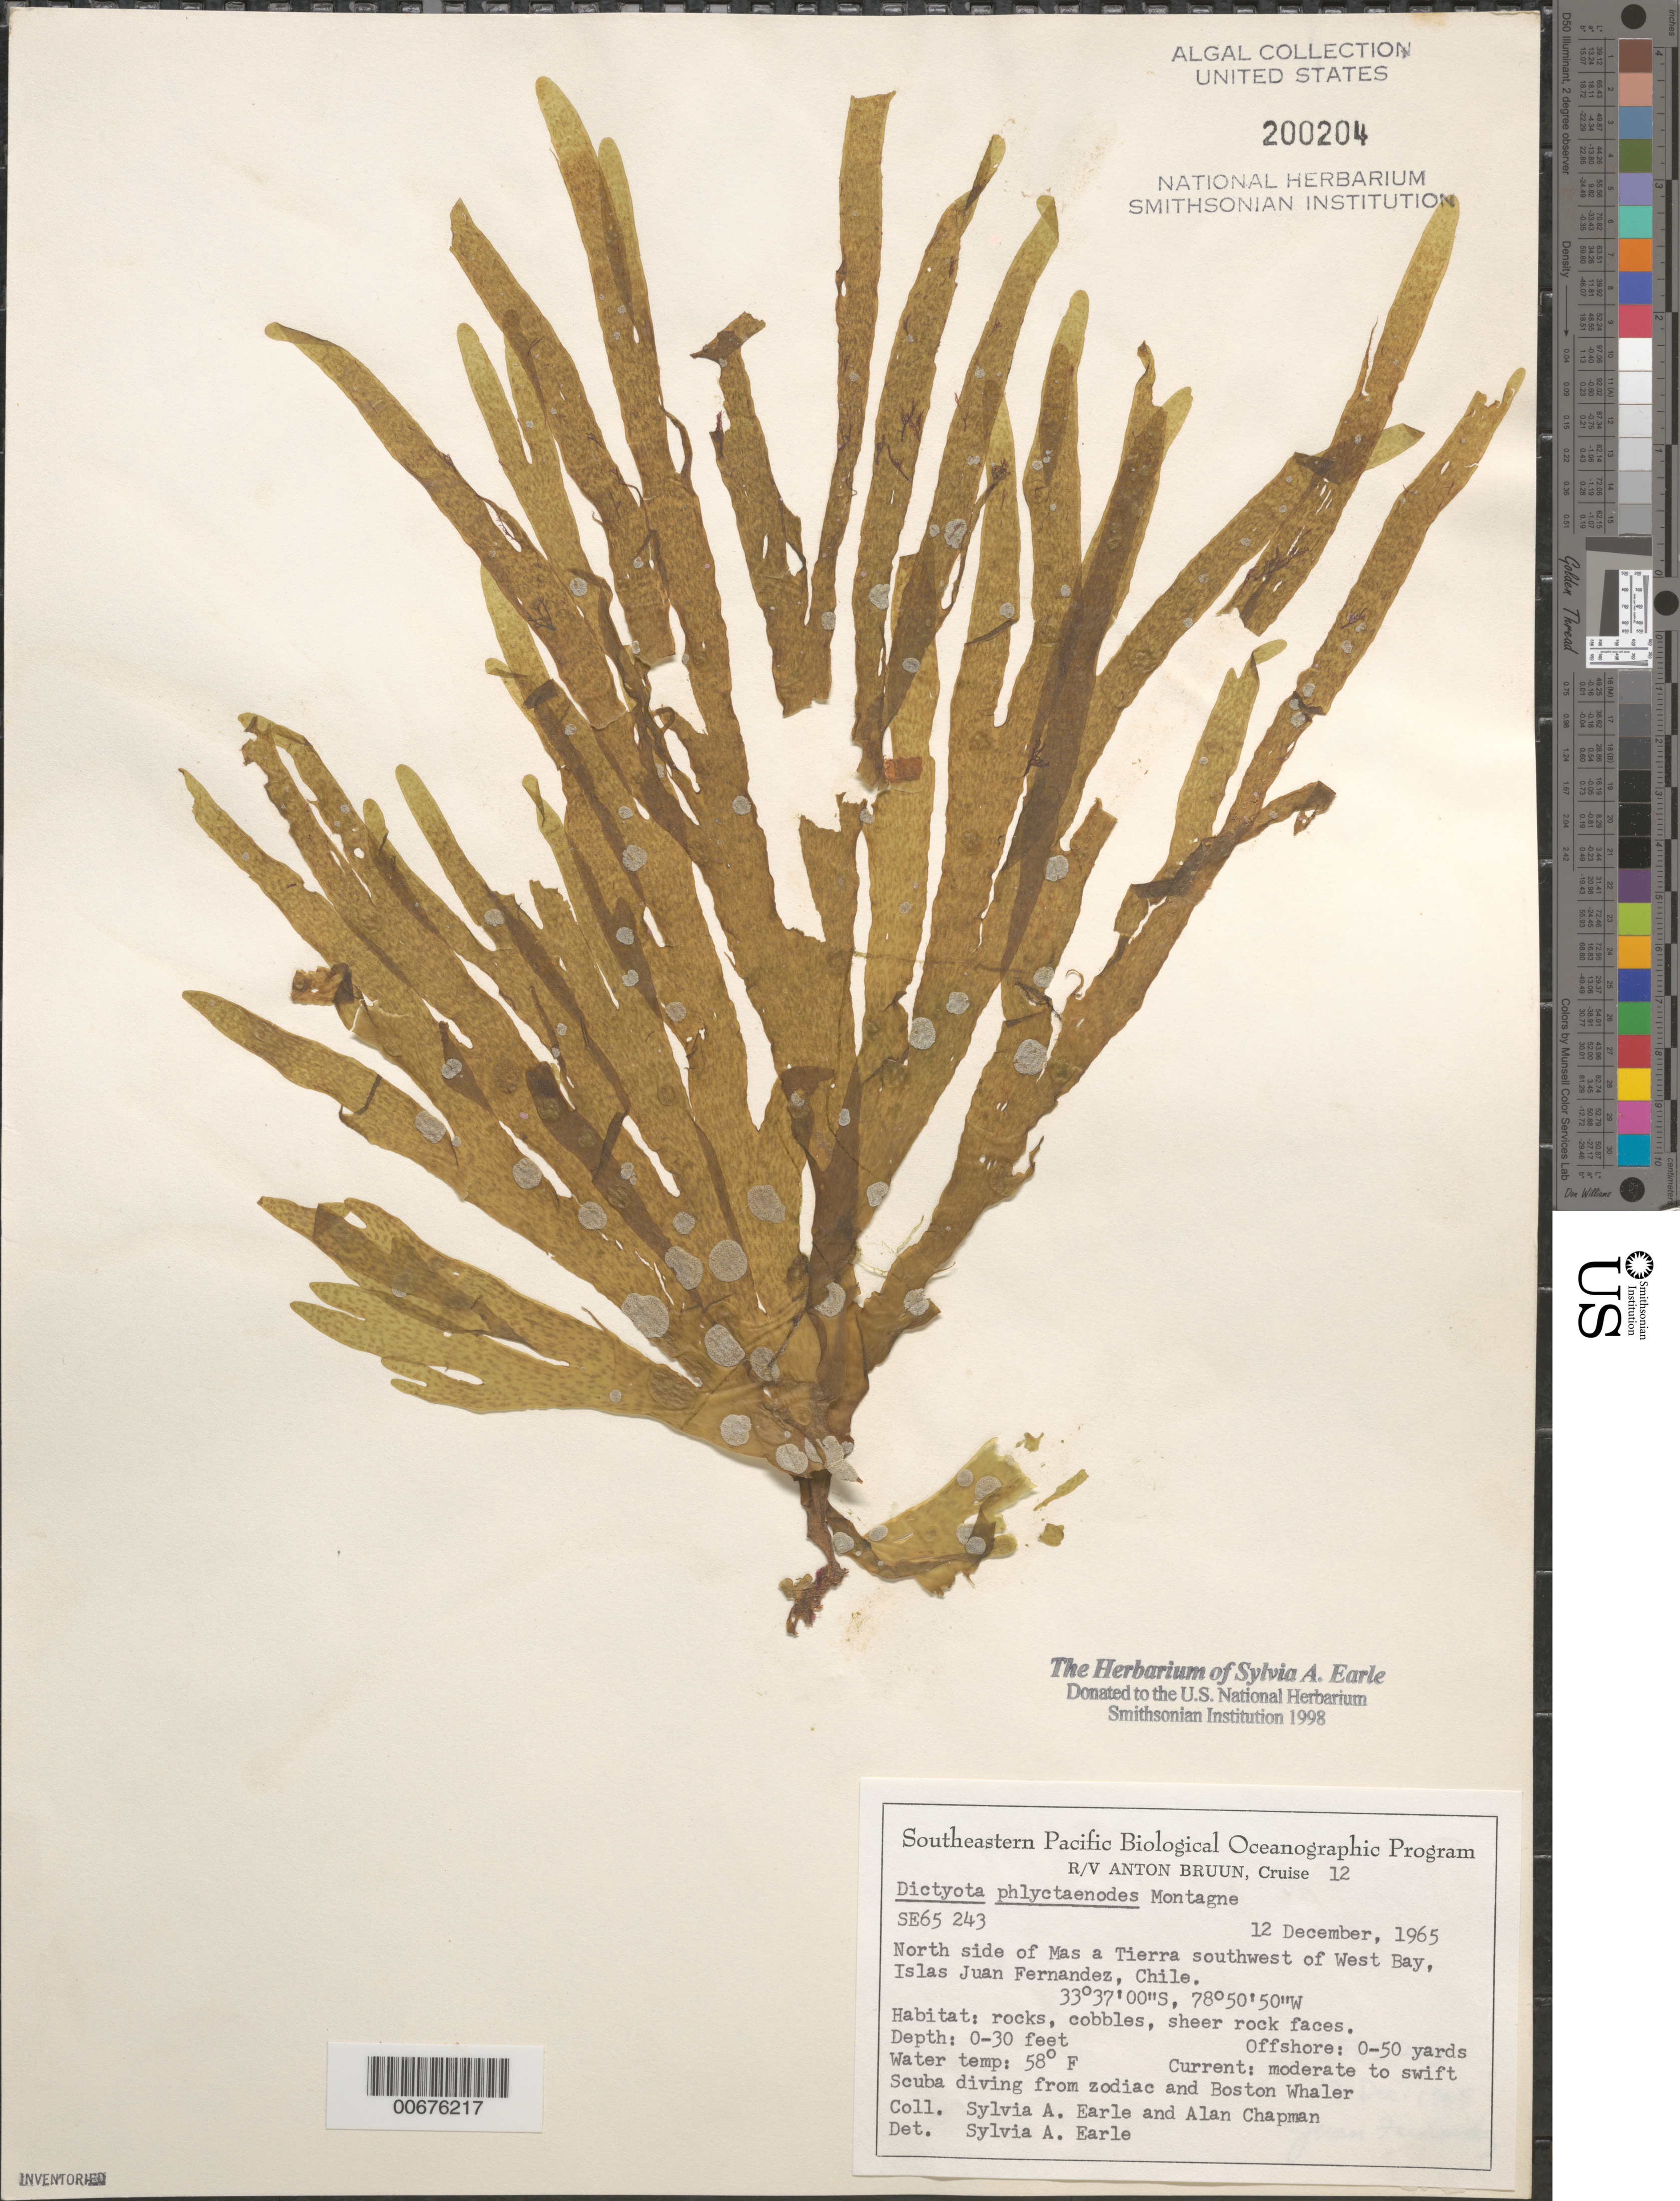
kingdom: Chromista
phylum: Ochrophyta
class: Phaeophyceae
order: Dictyotales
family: Dictyotaceae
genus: Dictyota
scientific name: Dictyota phlyctaenodes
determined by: Earle, S. A.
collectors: S. A. Earle & A. Chapman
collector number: SE 65243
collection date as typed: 12 Dec 1965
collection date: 1965-12-12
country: Chile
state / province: Valparaíso (V)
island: Isla Más a Tierra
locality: Southwest of West Bay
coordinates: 33 37' 00" S, 78 50' 50" W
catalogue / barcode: US 200204